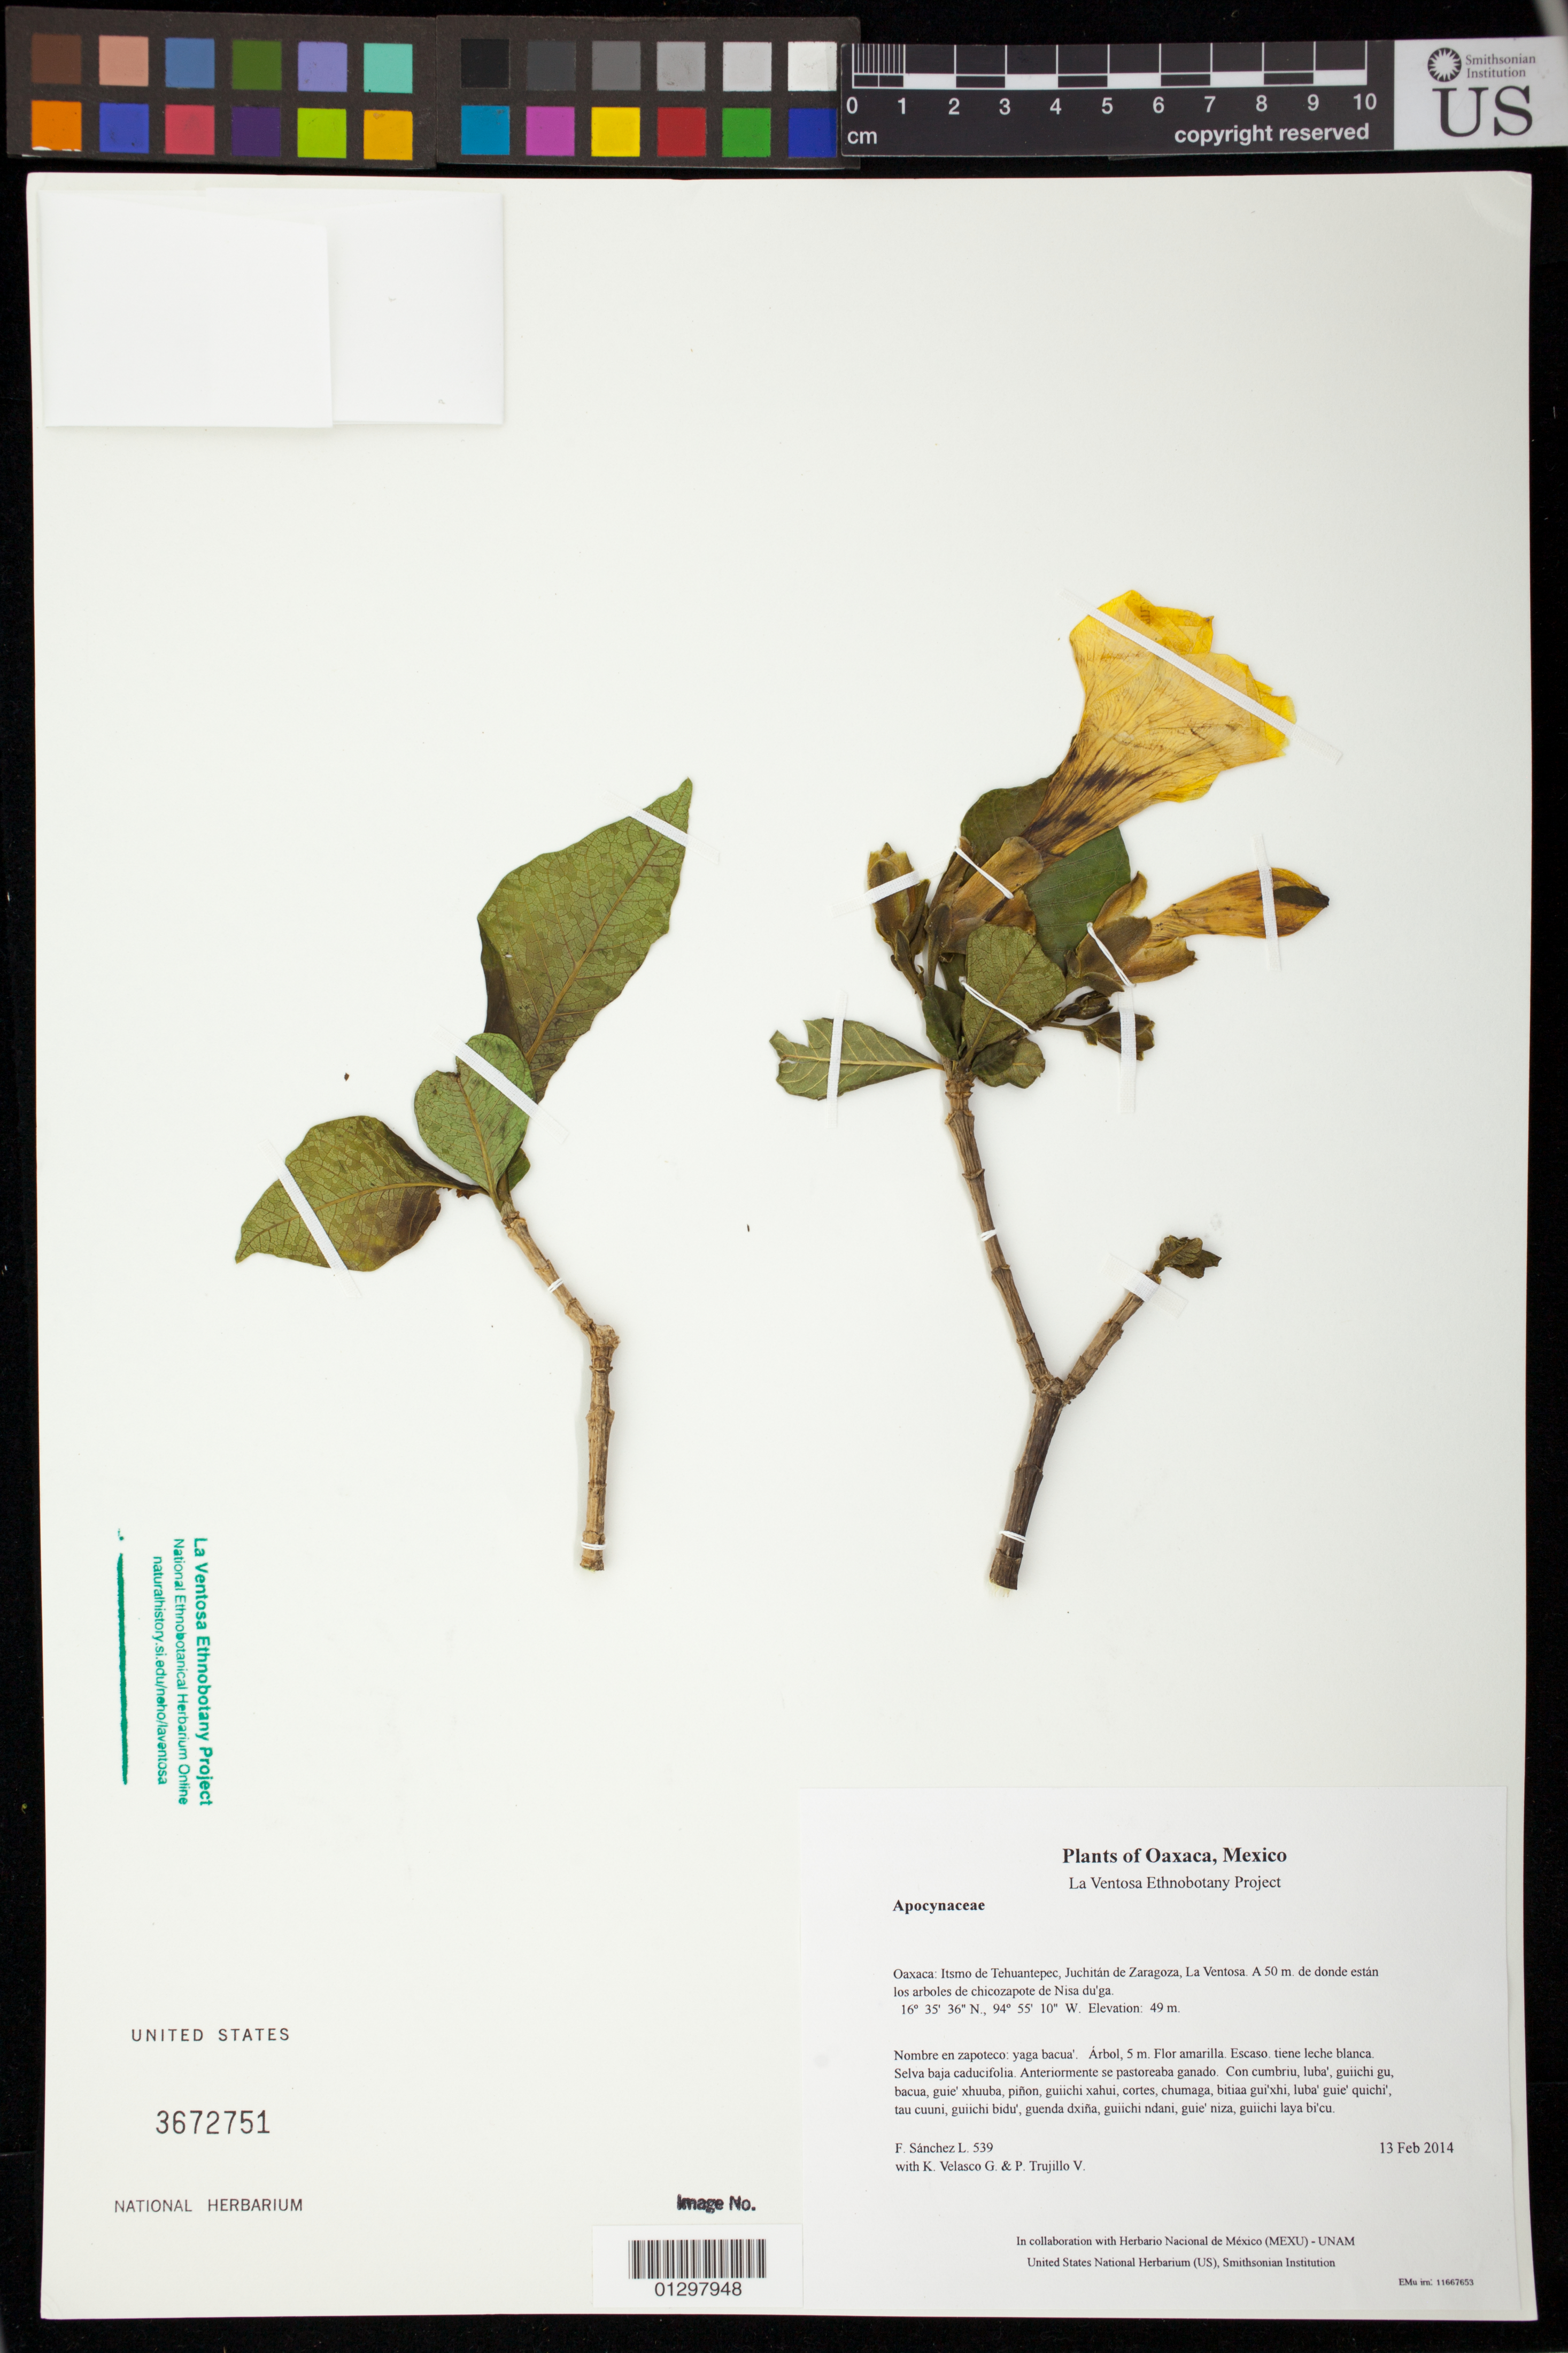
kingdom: Plantae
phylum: Tracheophyta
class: Magnoliopsida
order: Gentianales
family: Apocynaceae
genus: Tabernaemontana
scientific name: Tabernaemontana odontadeniiflora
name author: A.O. Simões & M.E. Endress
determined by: Alvarado-Cárdenas, Leonardo O.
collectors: F. Sánchez L., K. Velasco G. & P. Trujillo V.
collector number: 539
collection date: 2014-02-13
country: Mexico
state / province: Oaxaca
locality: Itsmo de Tehuantepec, Juchitán de Zaragoza, La Ventosa. A 50 m. de donde están los arboles de chicozapote de Nisa du'ga.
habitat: Selva baja caducifolia. Anteriormente se pastoreaba ganado.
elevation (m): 49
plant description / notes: JEBOT, MEXU, SERO, US; Yaga. 5 m. Guie' naguchi. Huaxie'.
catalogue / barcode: US 3672751